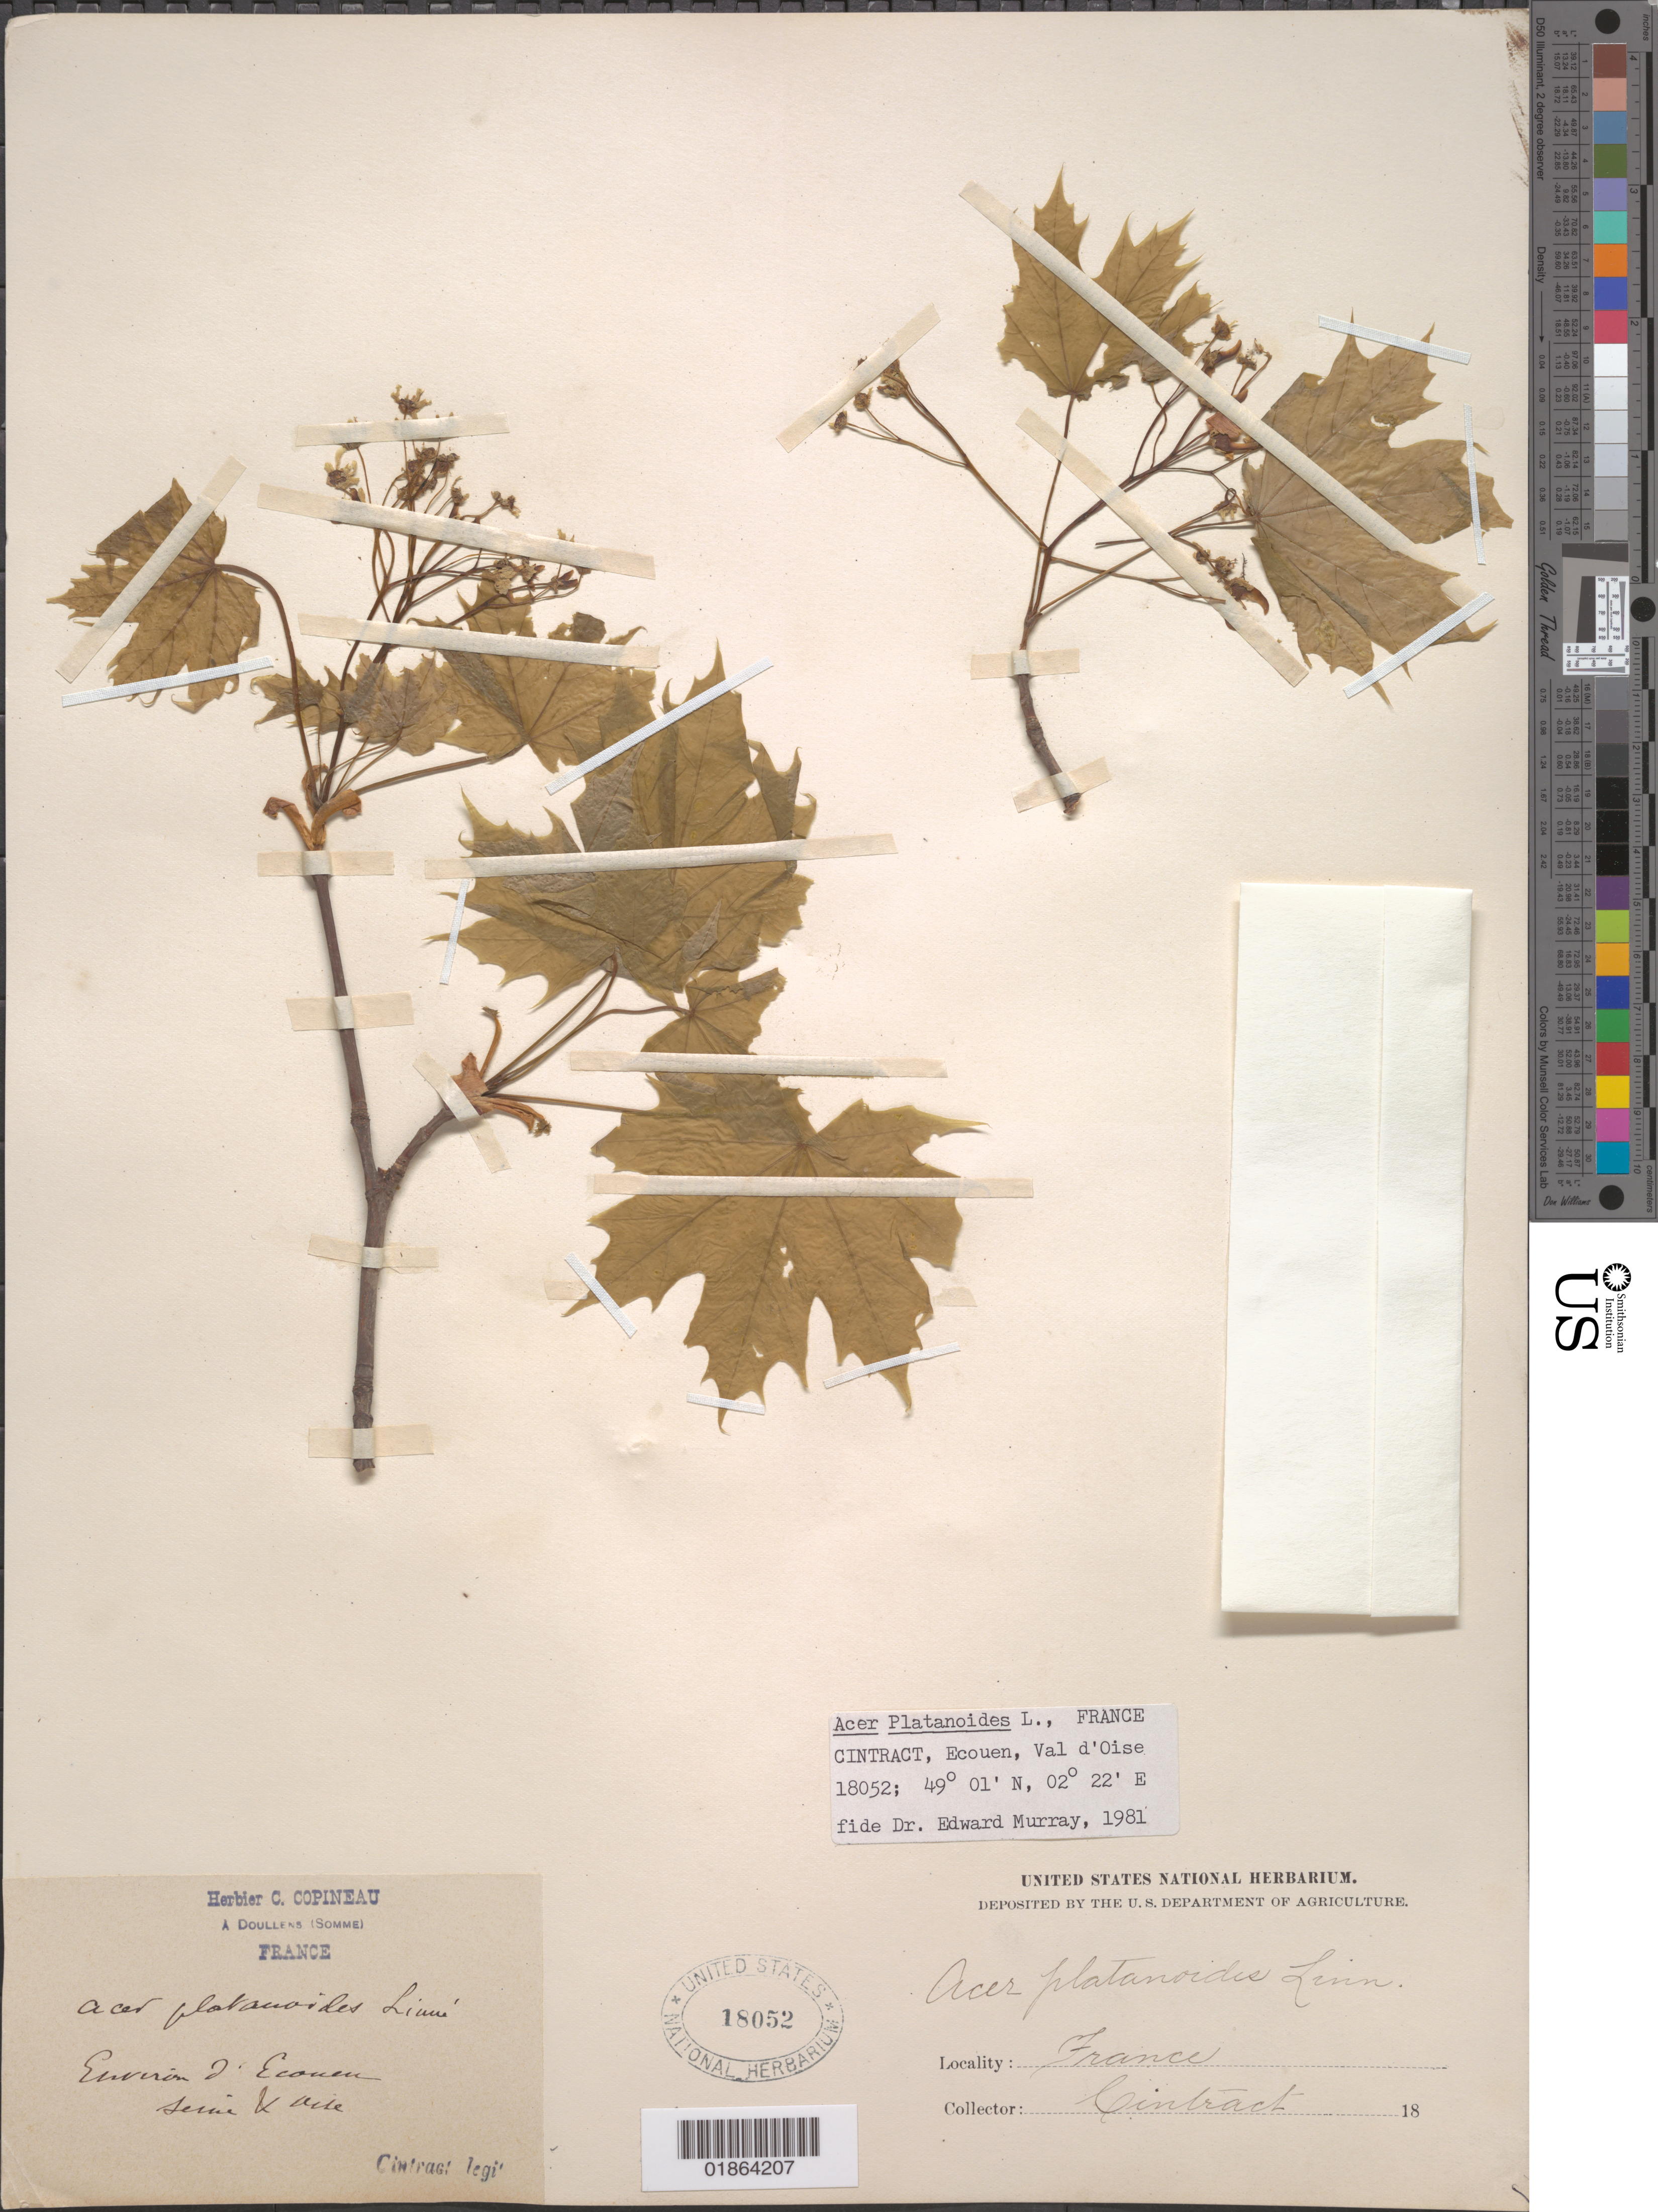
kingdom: Plantae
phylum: Tracheophyta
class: Magnoliopsida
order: Sapindales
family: Sapindaceae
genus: Acer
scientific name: Acer platanoides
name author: L.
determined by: Murray, Edward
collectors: Cintract, --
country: France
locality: Ecouen, Val d'Oise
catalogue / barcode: US 18052